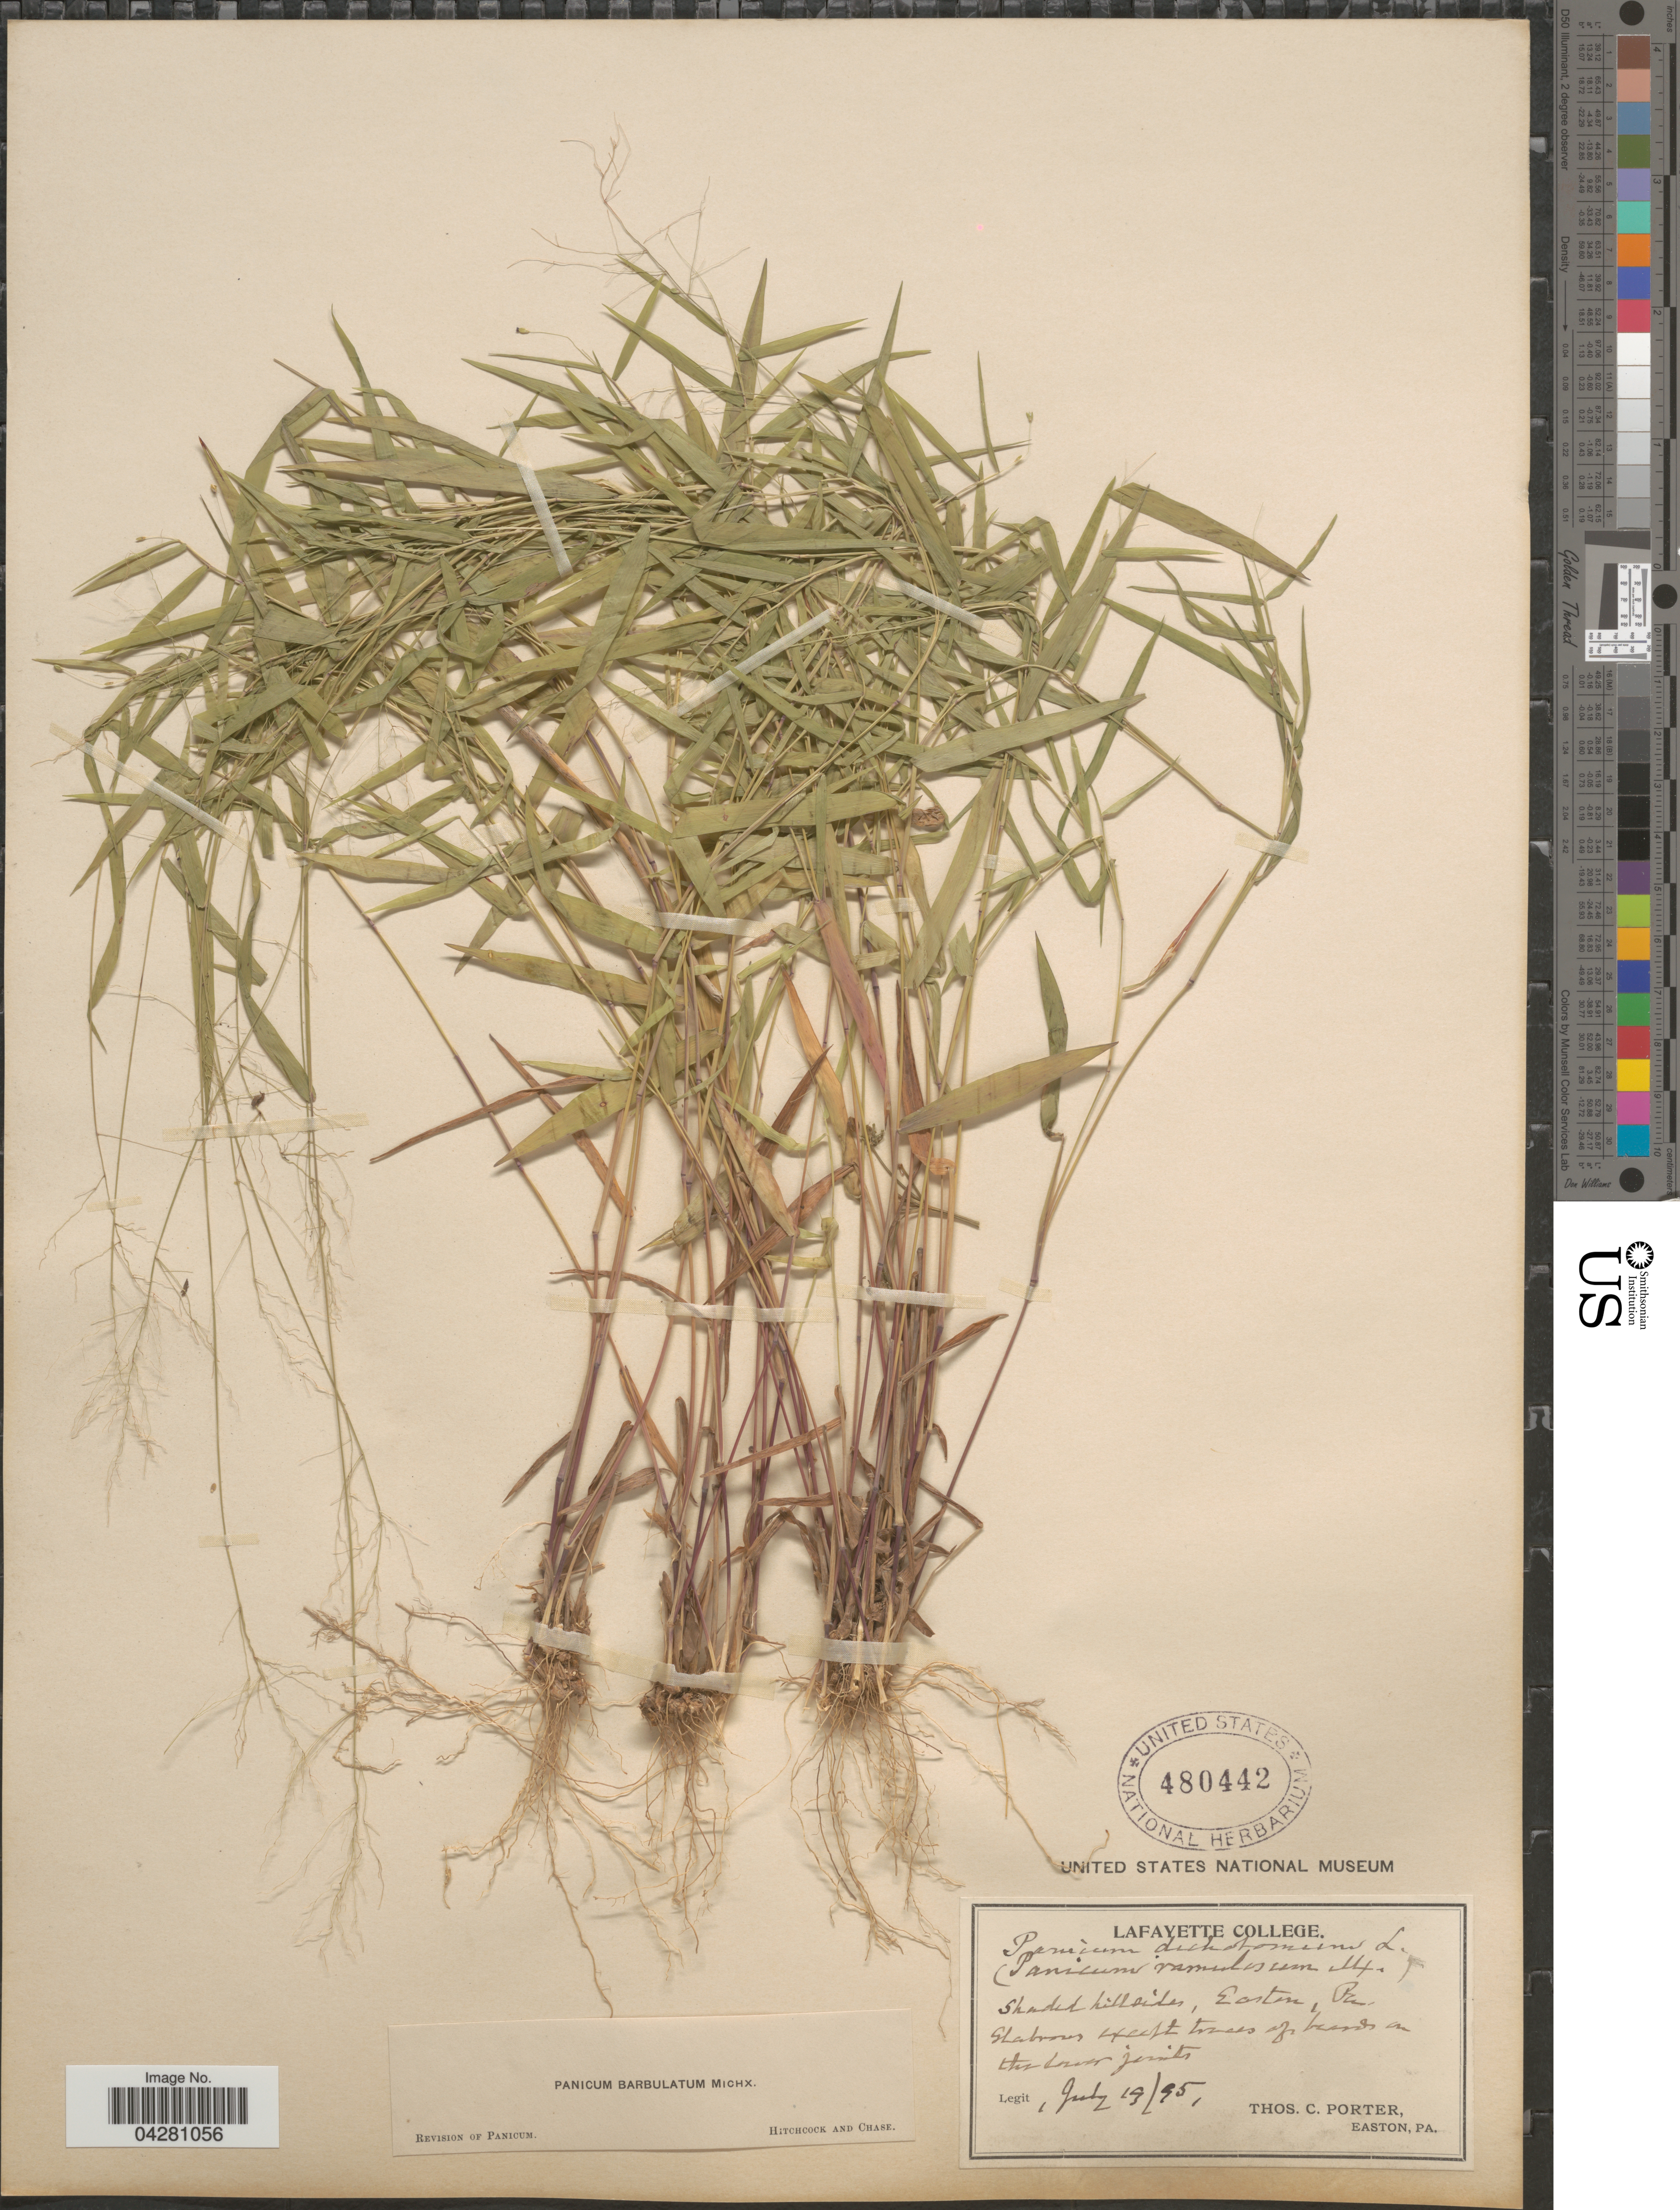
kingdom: Plantae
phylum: Tracheophyta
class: Liliopsida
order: Poales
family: Poaceae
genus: Dichanthelium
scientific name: Dichanthelium dichotomum var. dichotomum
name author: (L.) Gould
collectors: T. Porter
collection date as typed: Transcribed d/m/y: 19/7/95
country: United States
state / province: Pennsylvania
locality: Shaded hillsides, Easton.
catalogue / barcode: US 480442